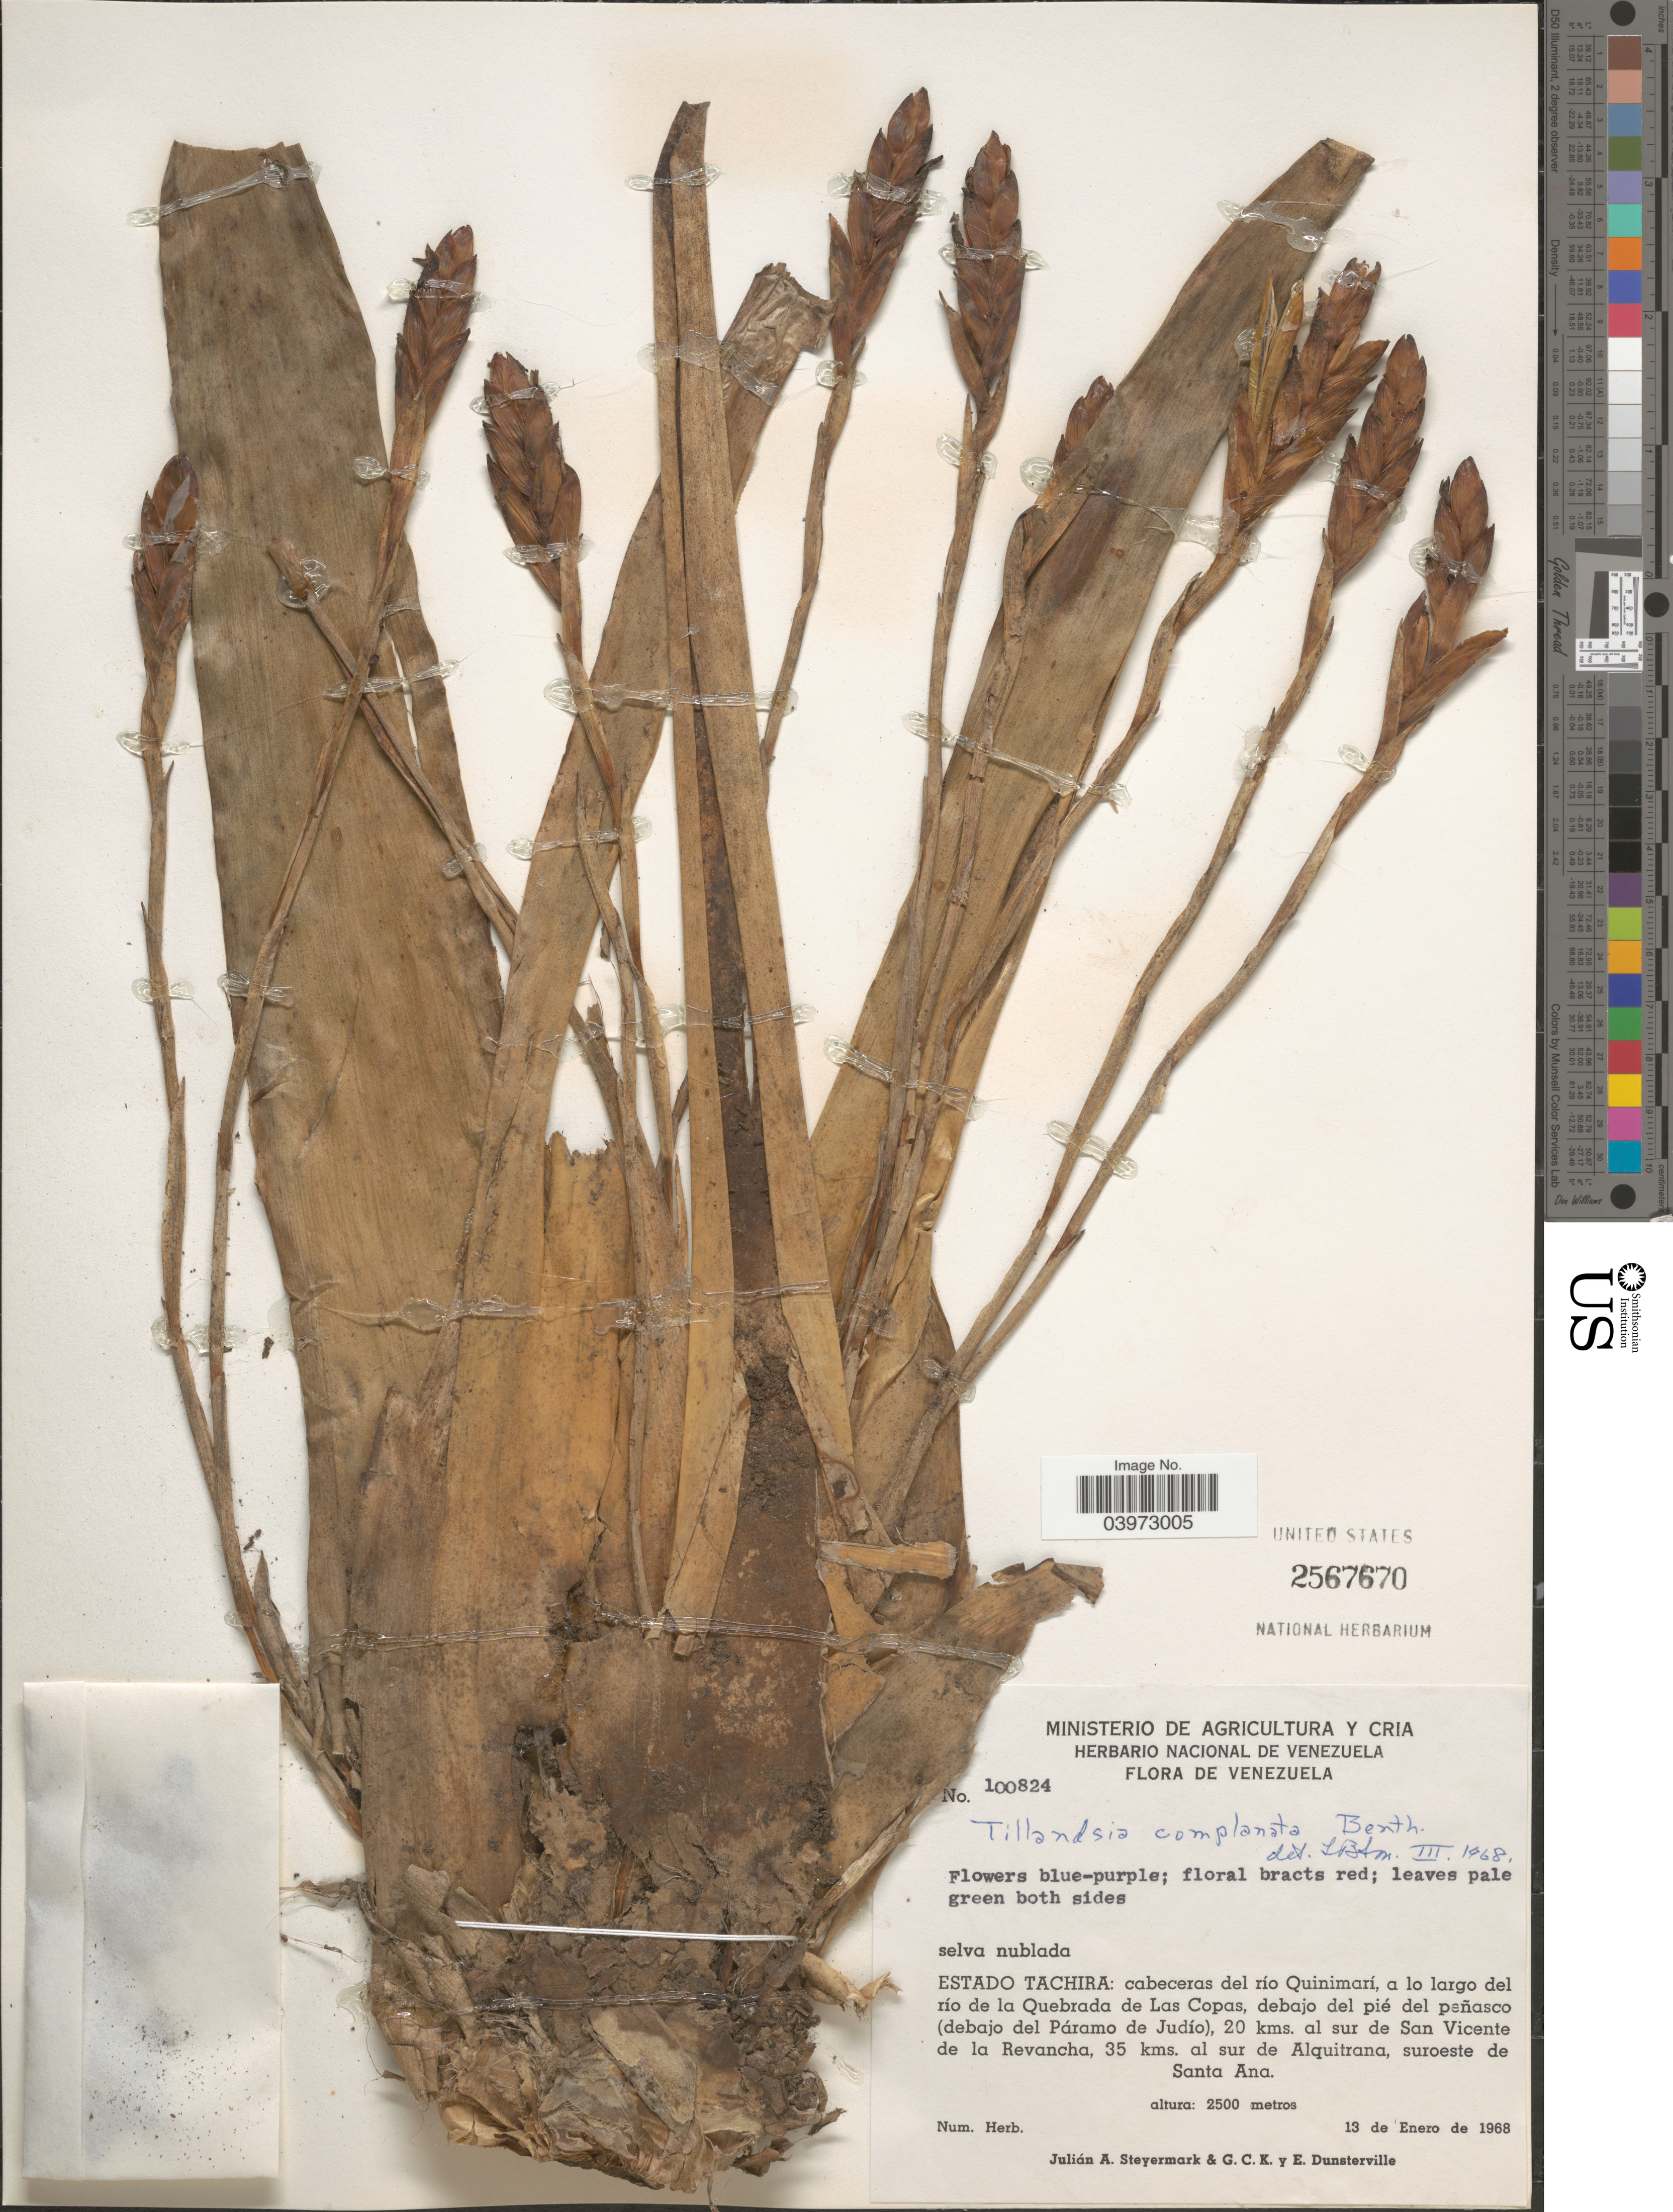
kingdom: Plantae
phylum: Tracheophyta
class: Liliopsida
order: Poales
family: Bromeliaceae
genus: Tillandsia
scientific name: Tillandsia complanata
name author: Benth.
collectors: J. Steyermark, G. C. K. Dunsterville & E. Dunsterville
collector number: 100824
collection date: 1968-01-13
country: Venezuela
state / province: Tachira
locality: Cabeceras del río Quinimarí, a lo largo del río de la Quebrada de Las Copas, debajo del pié del peñasco (debajo del Páramo de Judío), 20 kms. al sur de San Vicente de la Revancha, 35 kms. al sur de Alquitrana, suroeste de Santa Ana.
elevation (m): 2500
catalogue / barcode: US 2567670